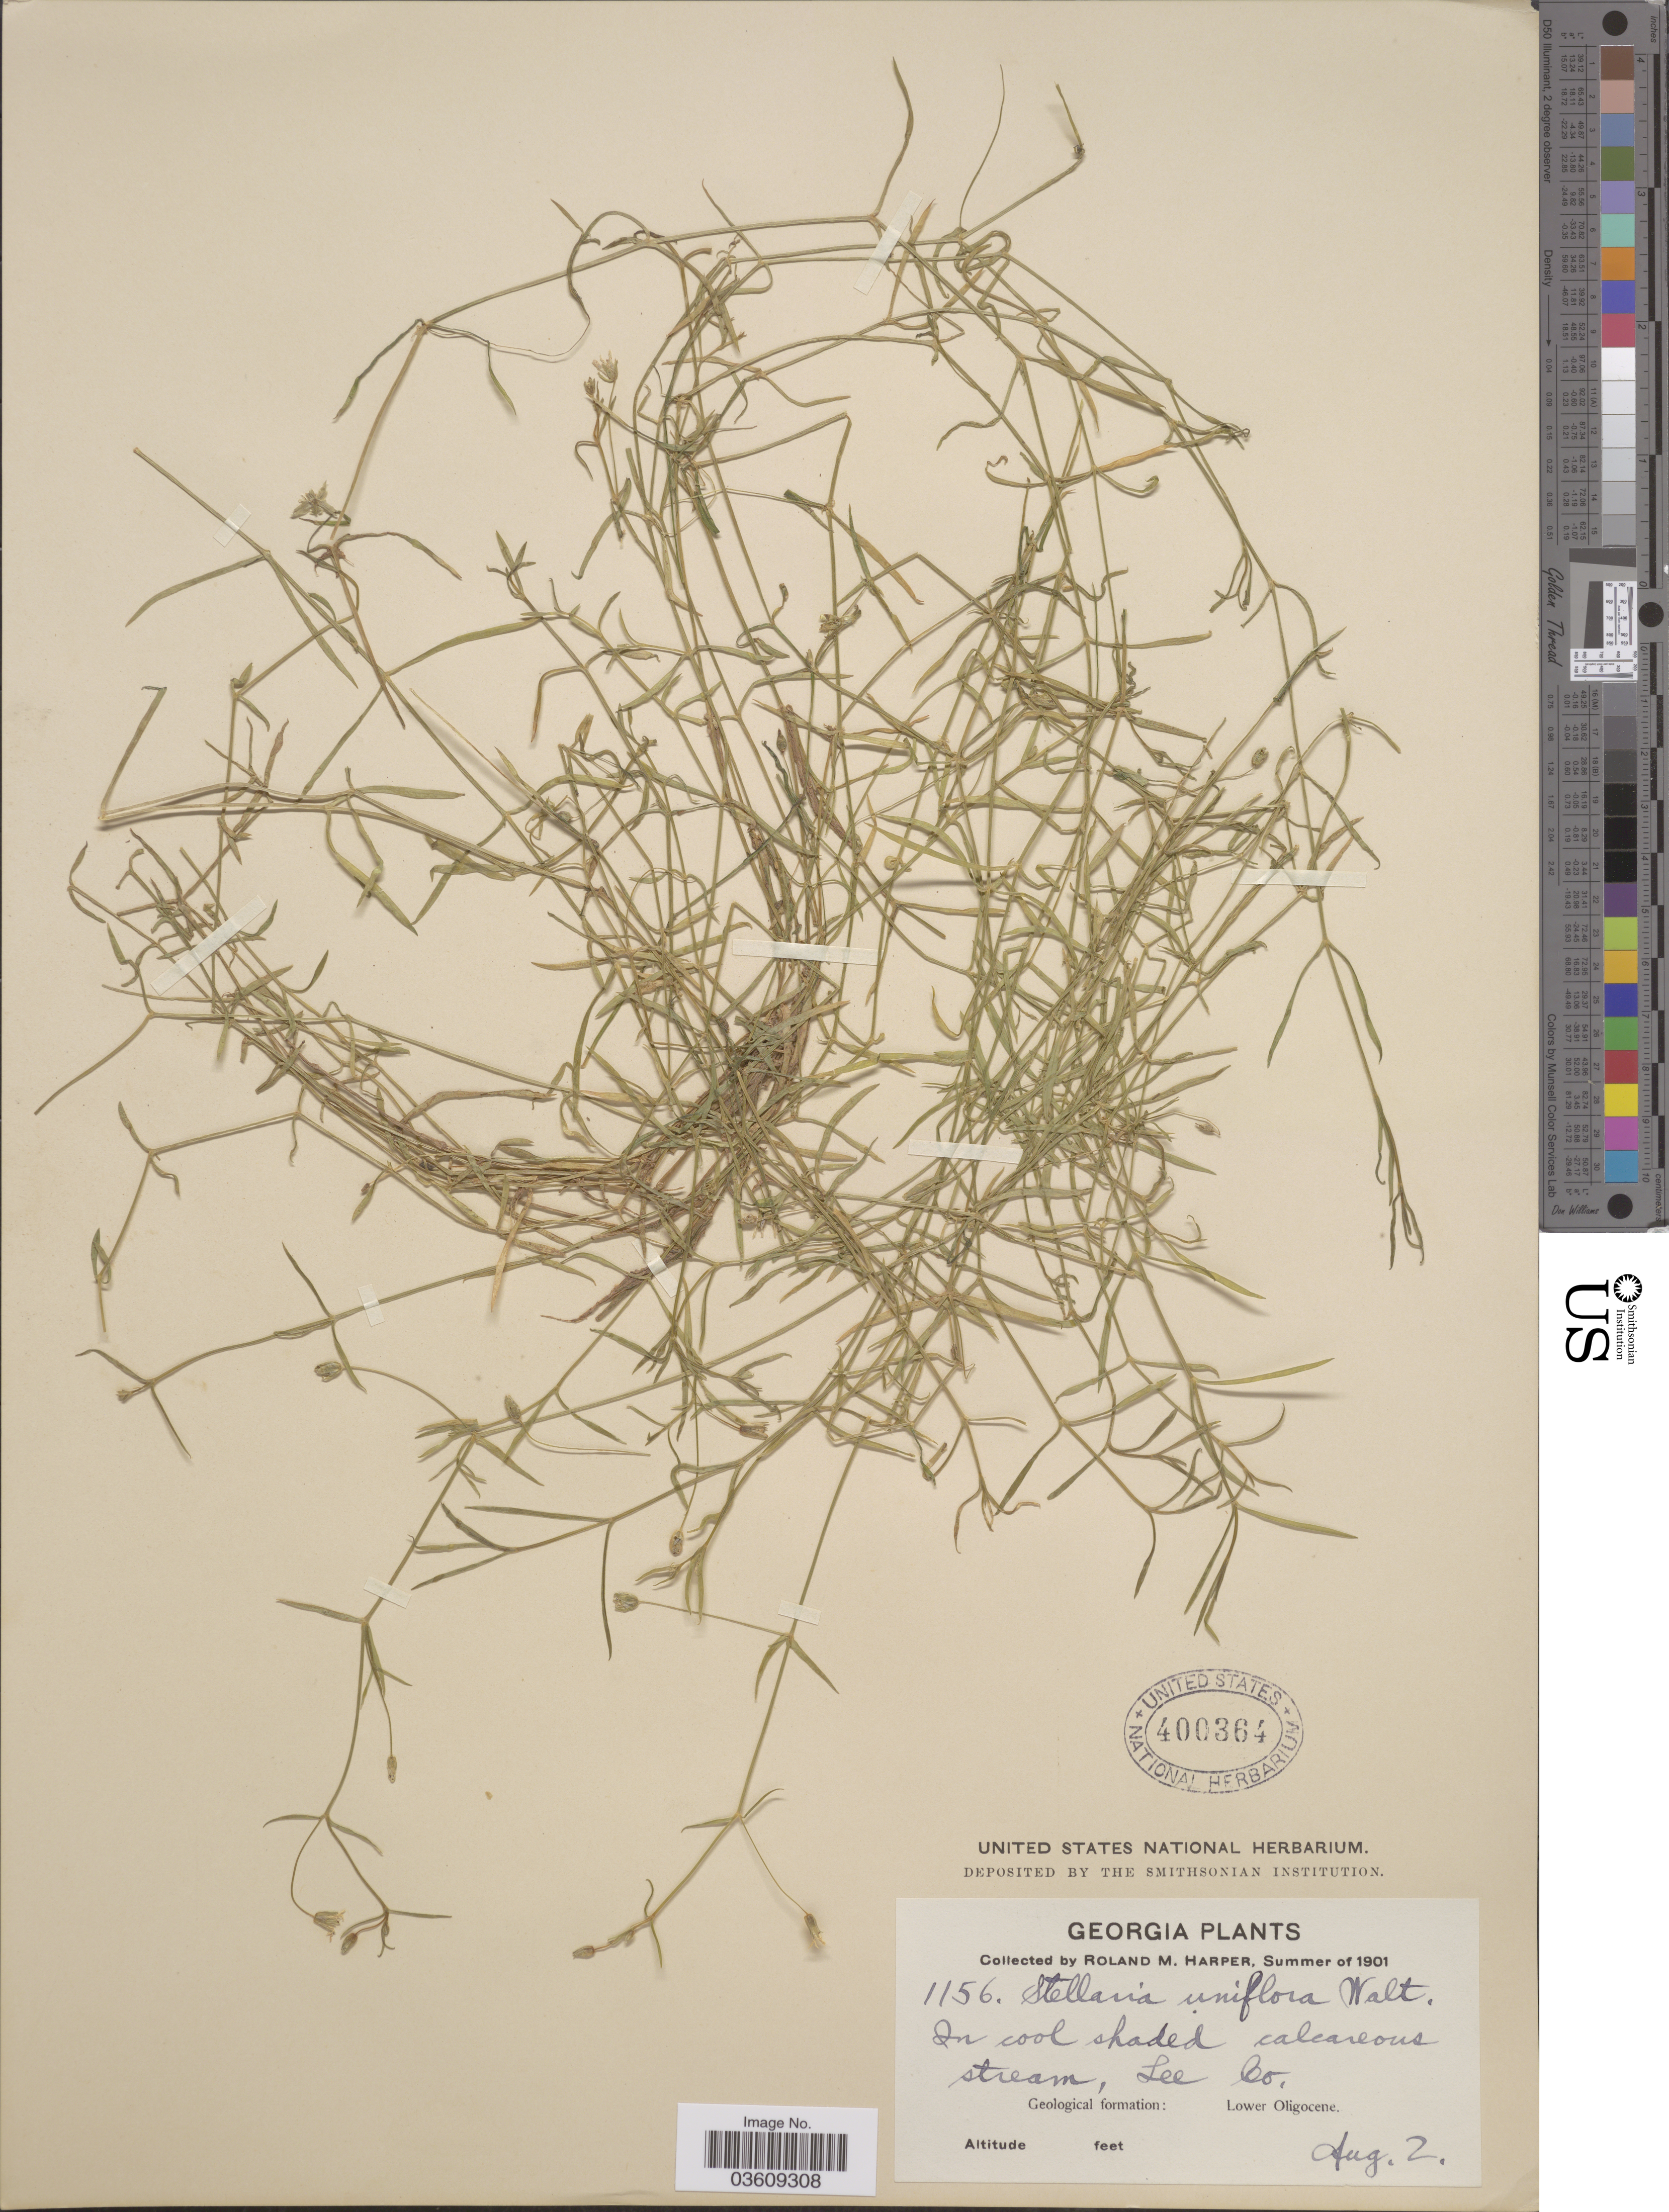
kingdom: Plantae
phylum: Tracheophyta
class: Magnoliopsida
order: Caryophyllales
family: Caryophyllaceae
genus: Stellaria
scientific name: Stellaria uniflora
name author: Walter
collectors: R. M. Harper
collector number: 1156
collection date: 1901-08-02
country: United States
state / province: Georgia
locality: In cool shaded calcareous stream, Lee Co.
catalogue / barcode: US 400364